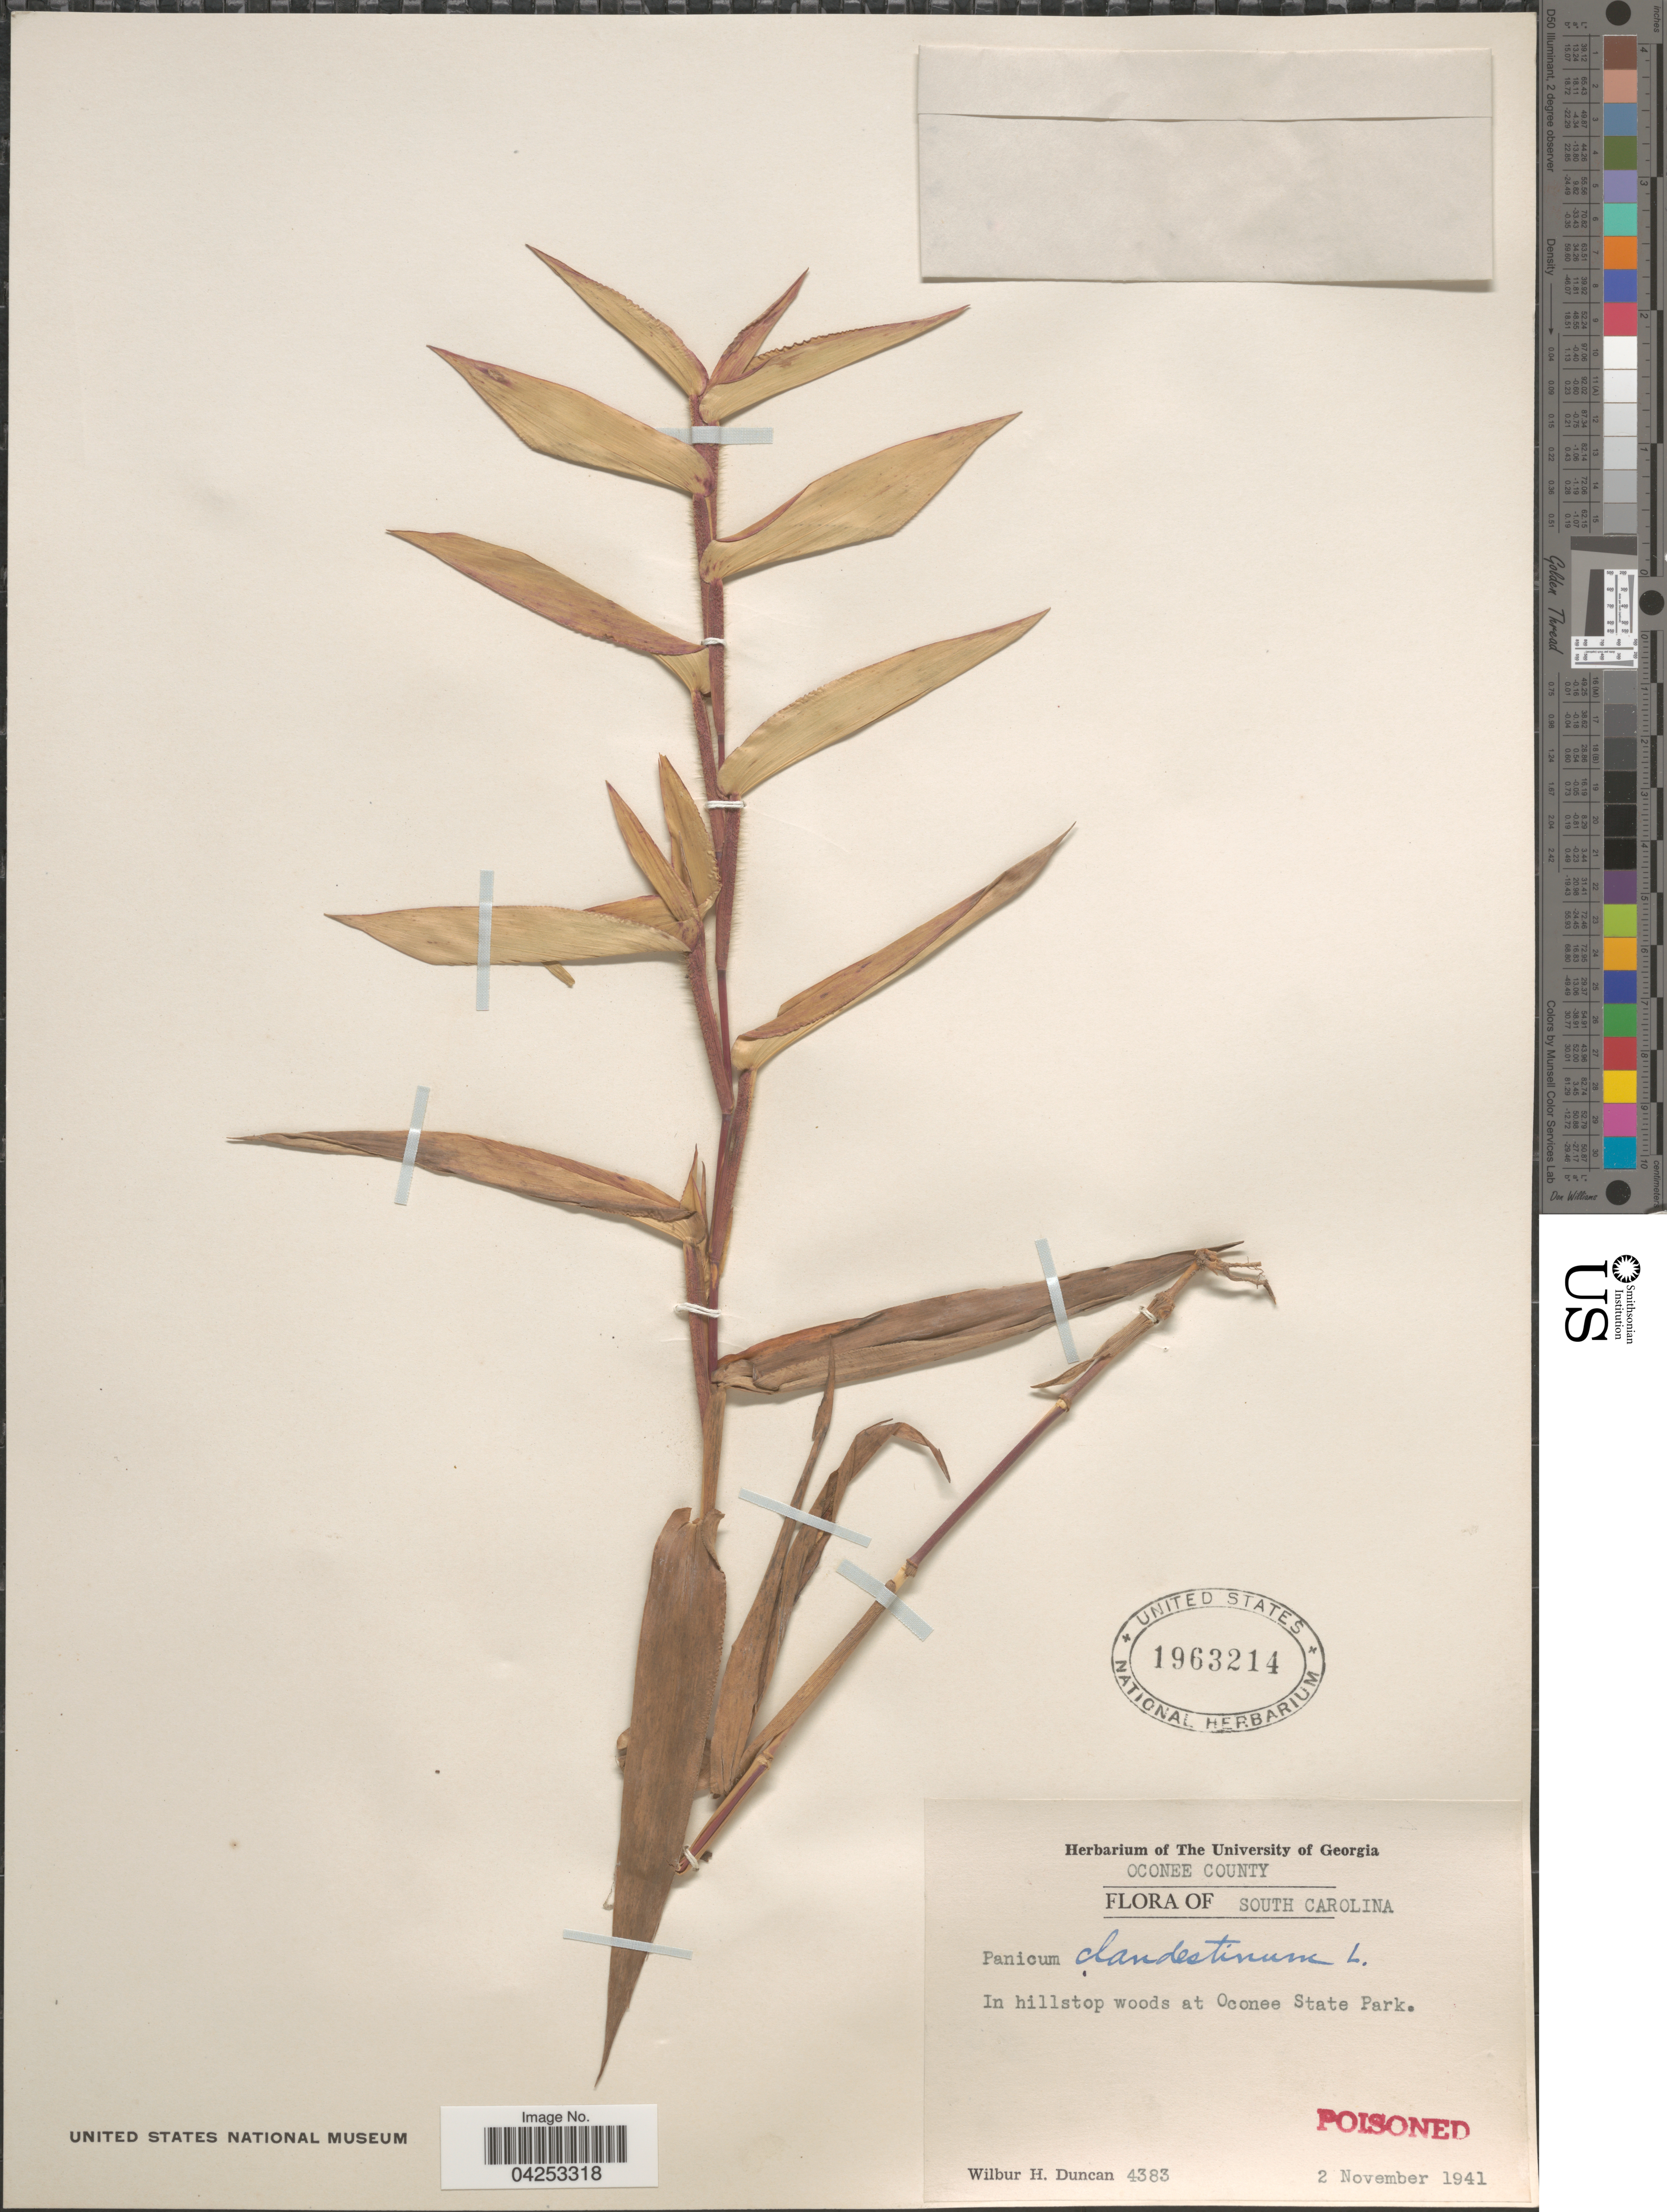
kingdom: Plantae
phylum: Tracheophyta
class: Liliopsida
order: Poales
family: Poaceae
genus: Dichanthelium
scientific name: Dichanthelium clandestinum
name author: (L.) Gould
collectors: W. H. Duncan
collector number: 4383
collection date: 1941-11-02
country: United States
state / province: South Carolina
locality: Oconee County. In hillstop woods at Oconee State Park.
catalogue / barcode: US 1963214